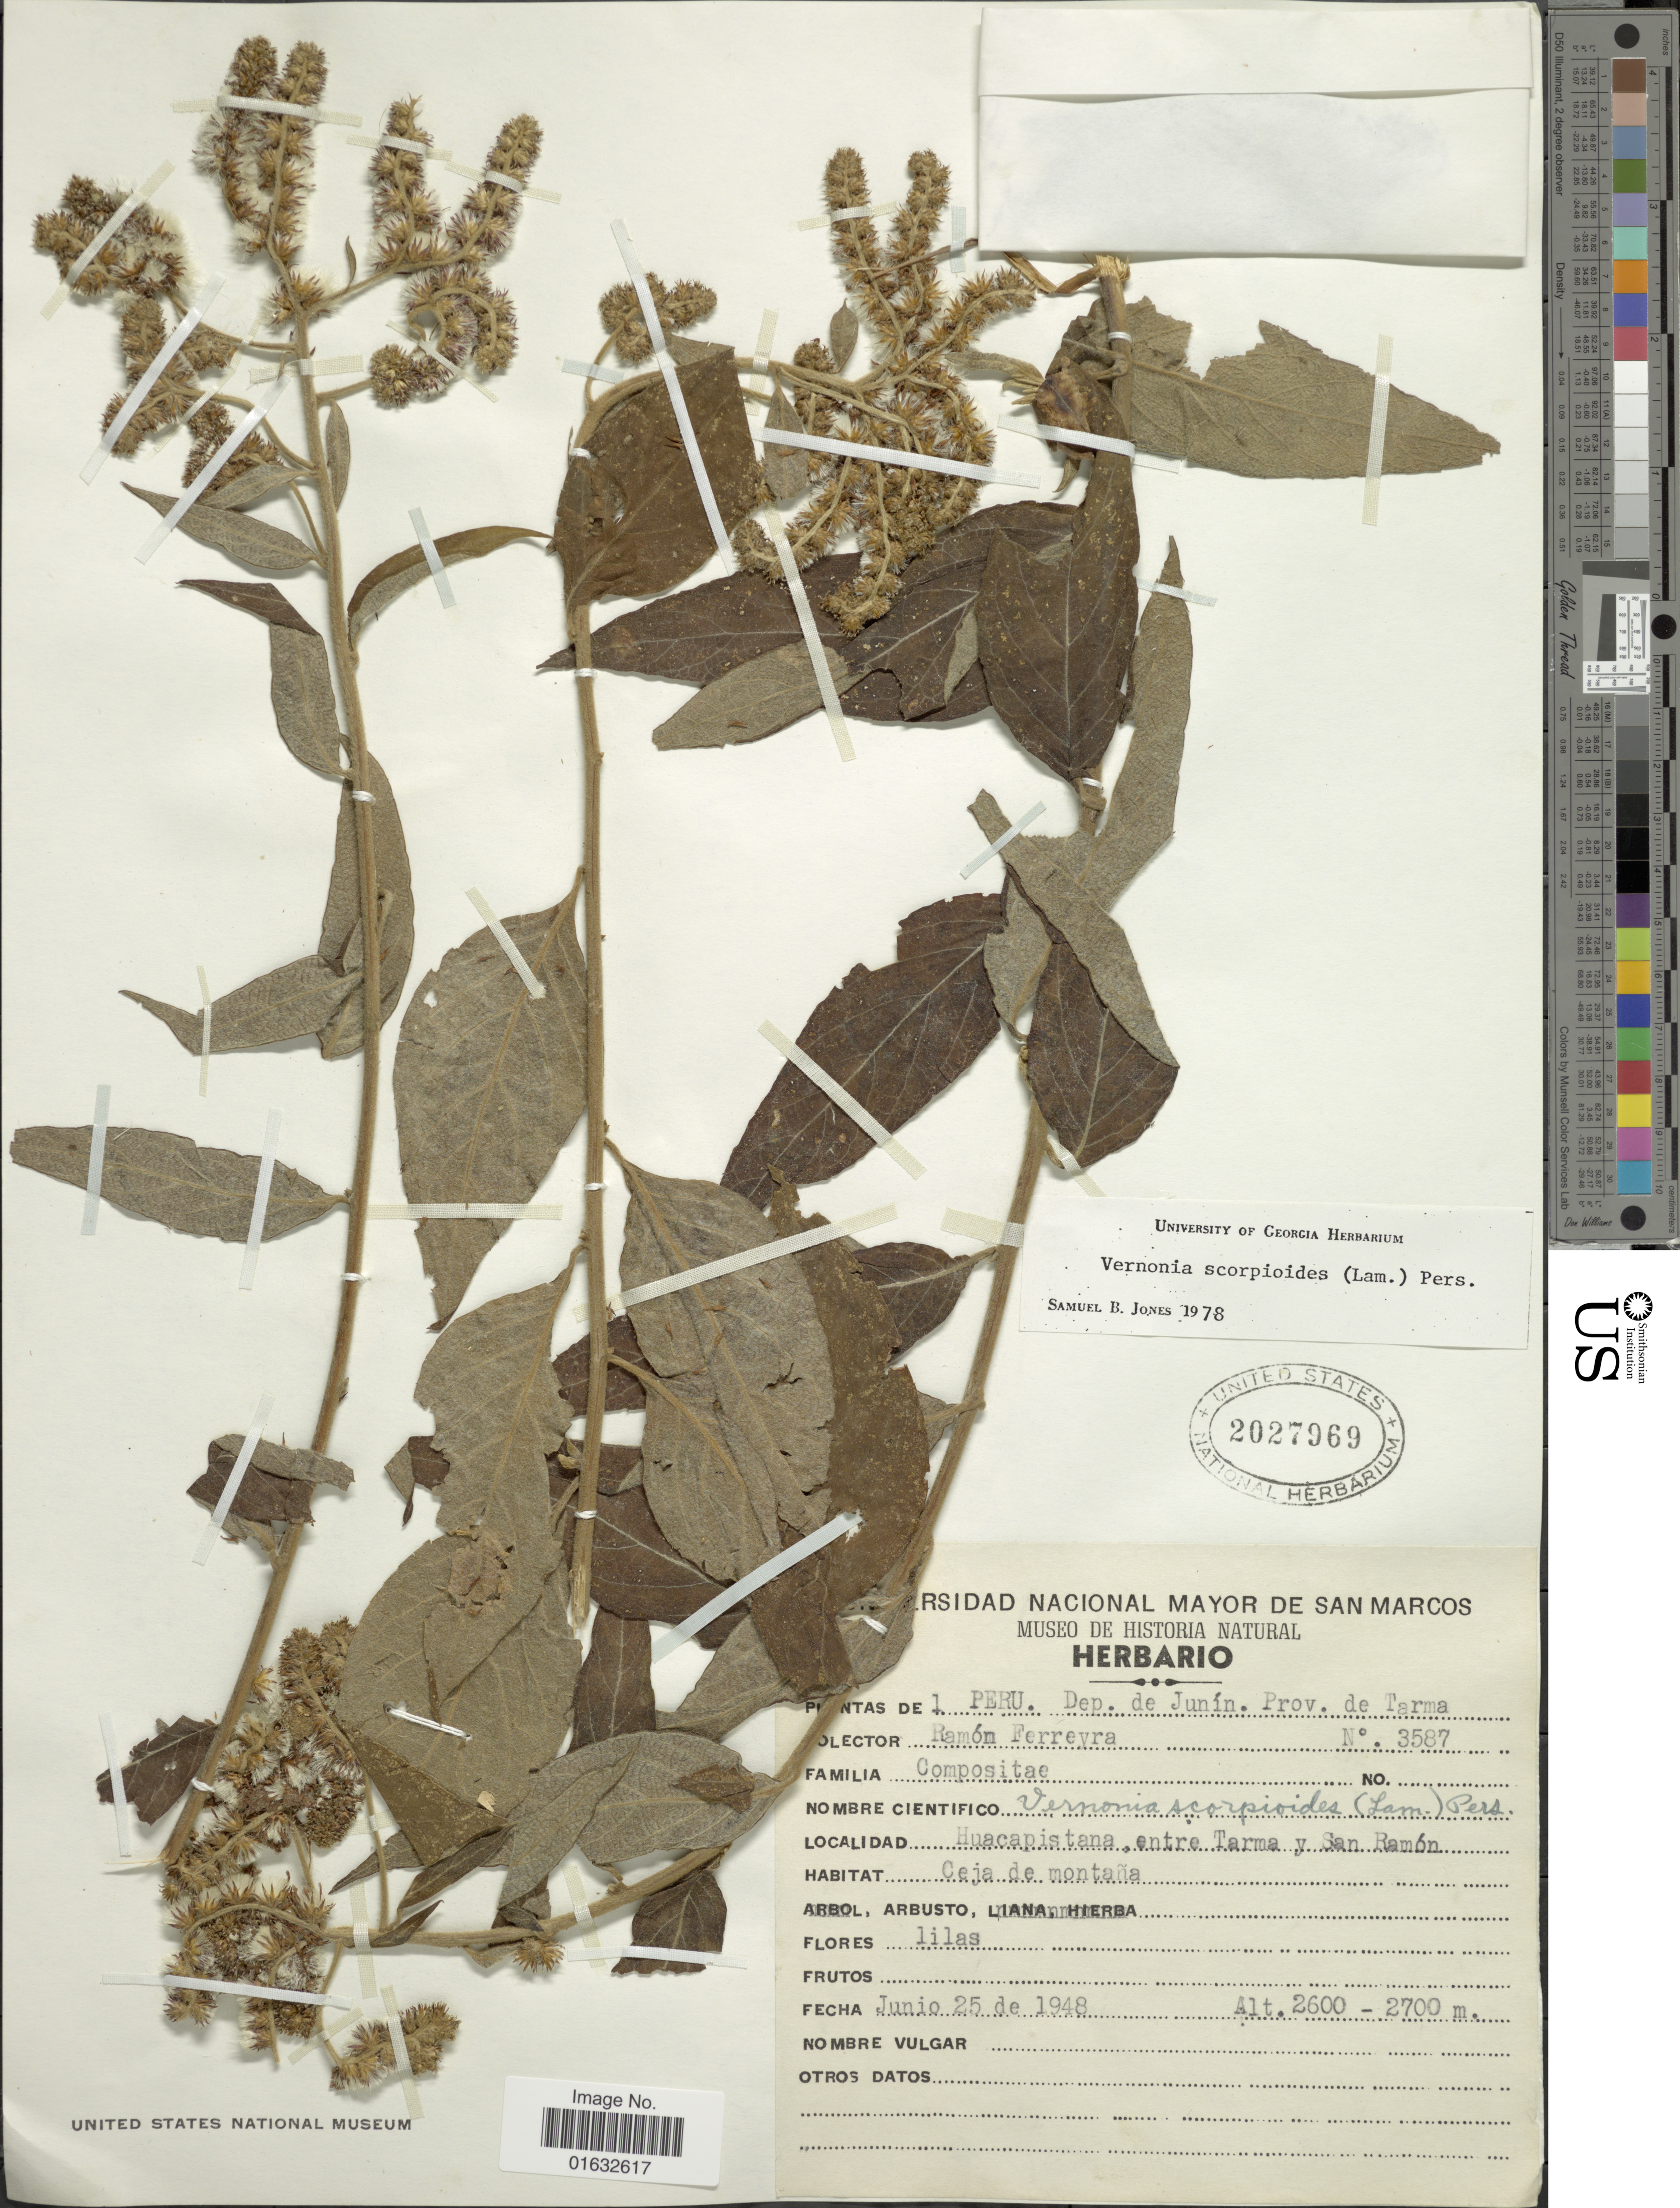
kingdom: Plantae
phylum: Tracheophyta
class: Magnoliopsida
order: Asterales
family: Asteraceae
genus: Cyrtocymura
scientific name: Cyrtocymura scorpioides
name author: (Lam.) H. Rob.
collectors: R. A. Ferreyra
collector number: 3587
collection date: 1948-06-25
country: Peru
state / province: Junín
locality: Prov. de Tarma. Huacapistana, entre Tarma y San Ramon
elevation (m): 2600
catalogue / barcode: US 2027969